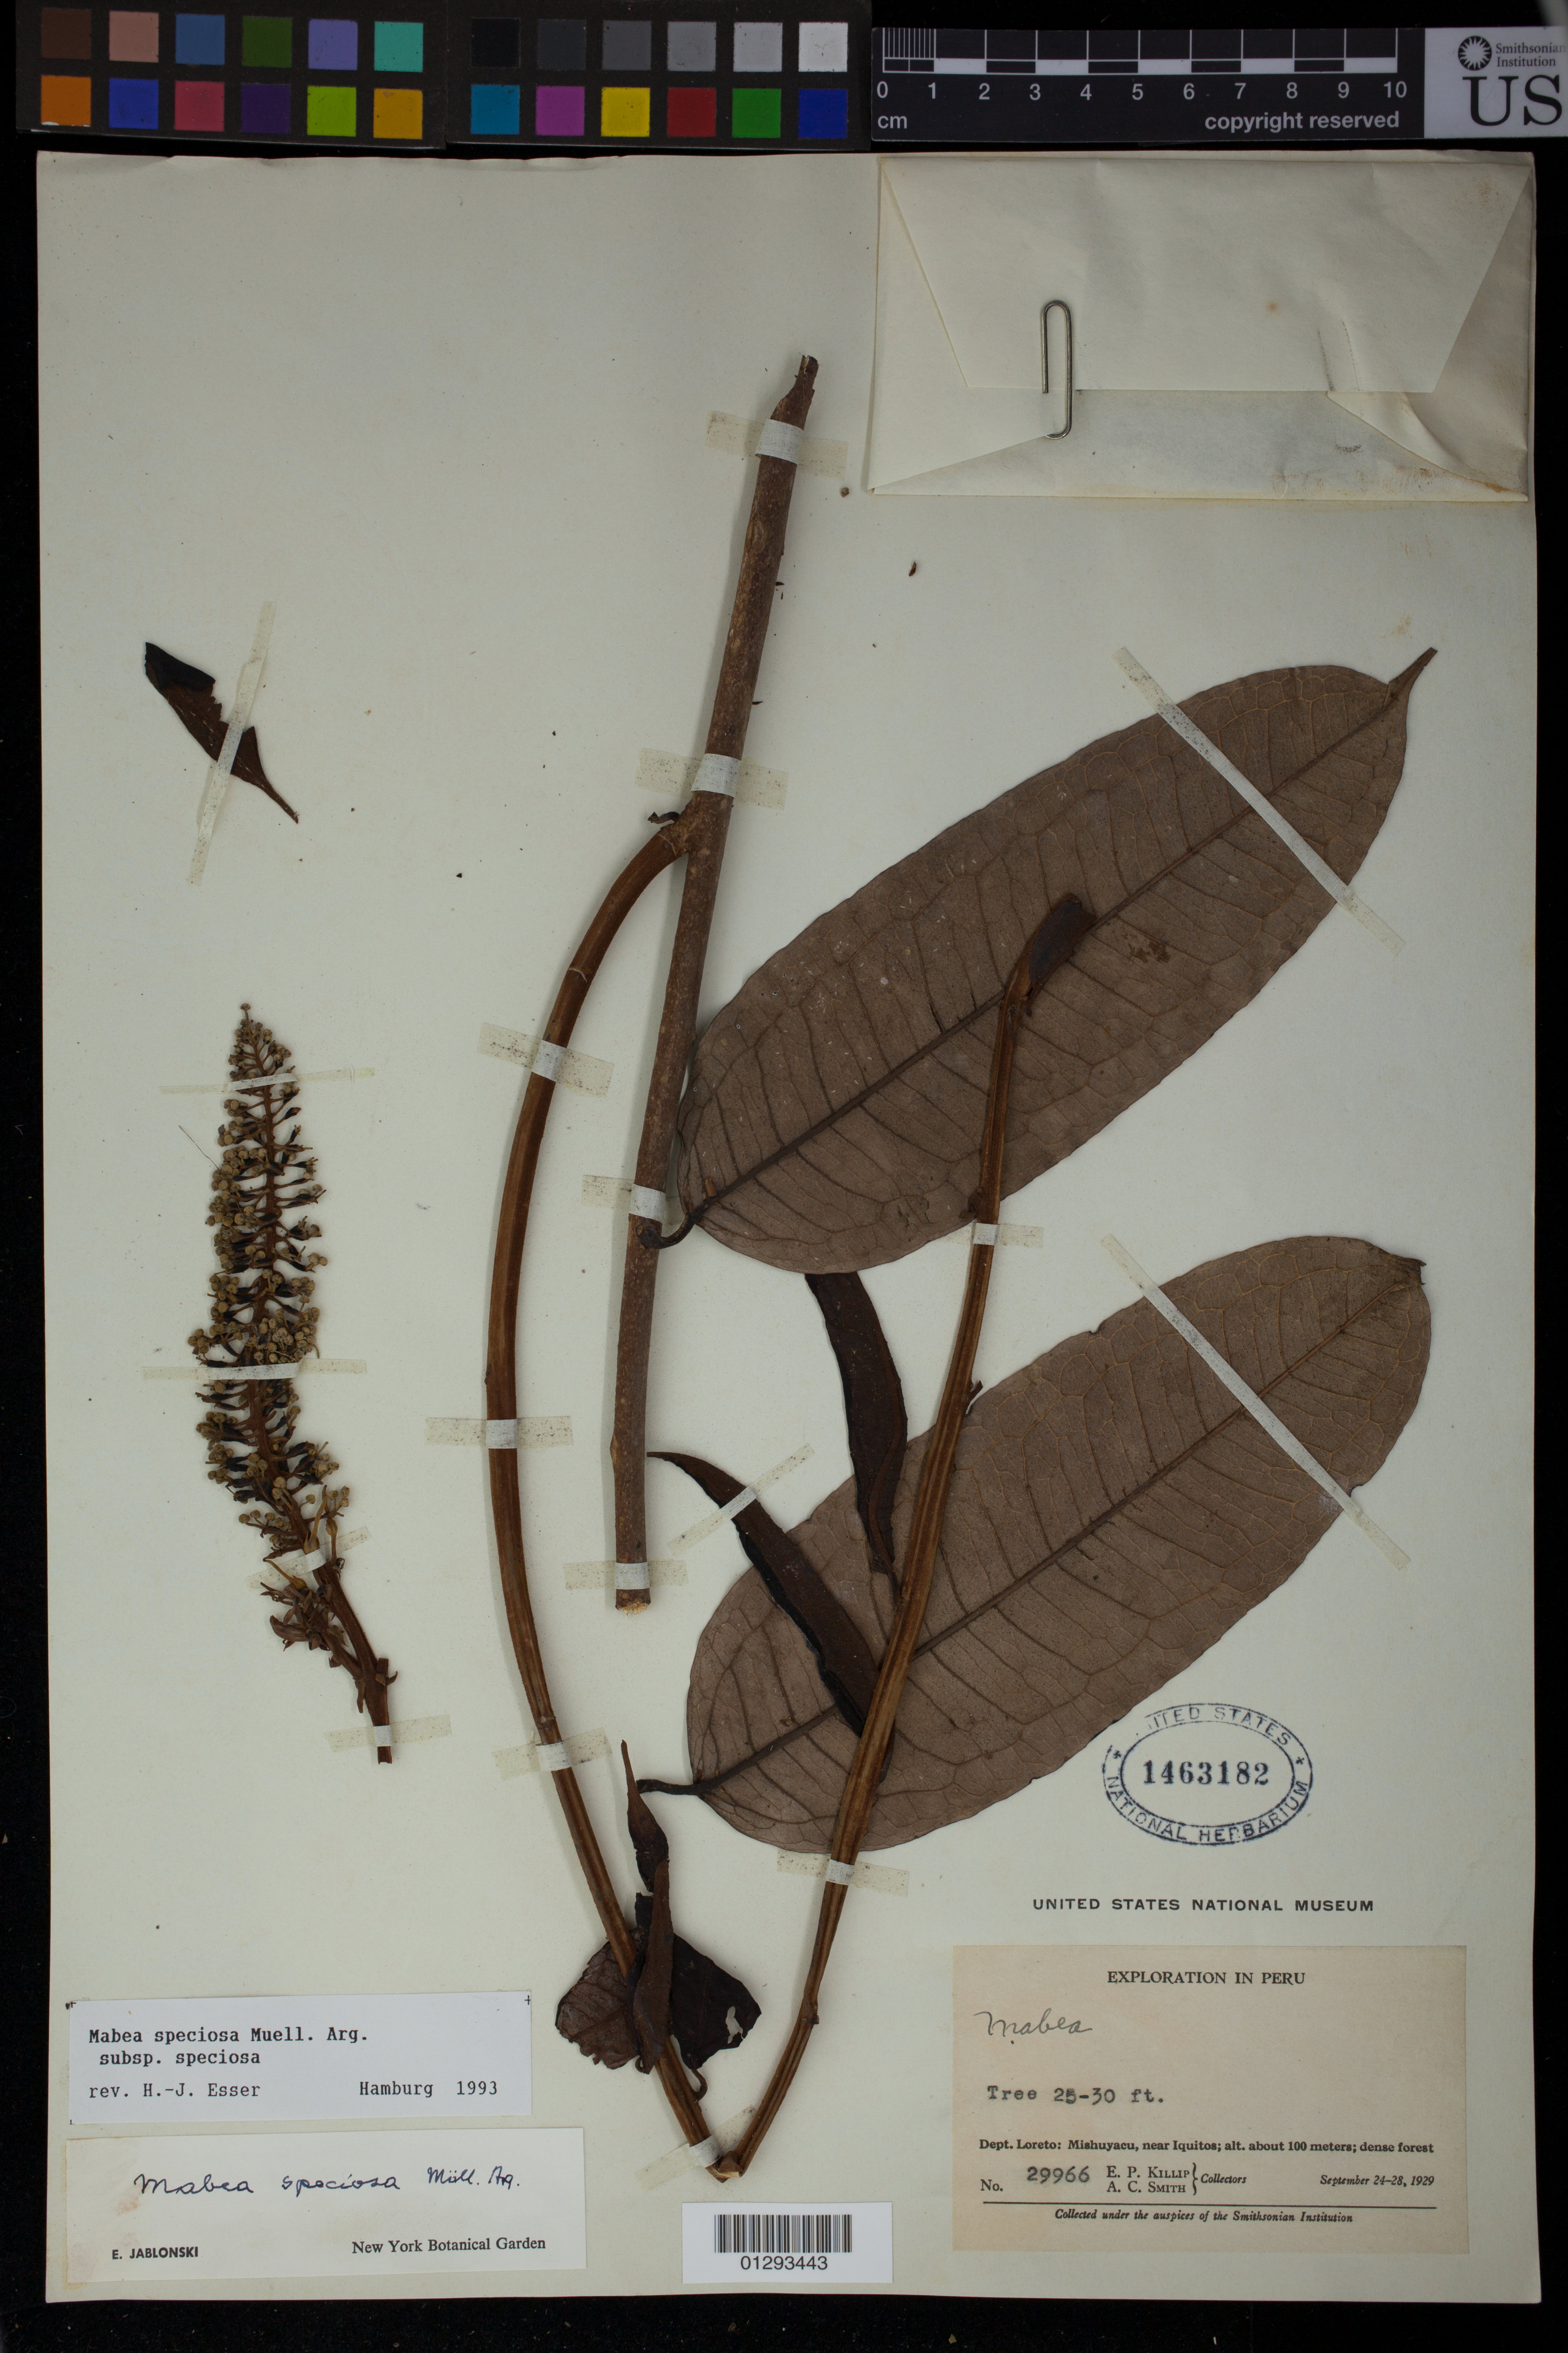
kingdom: Plantae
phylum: Tracheophyta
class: Magnoliopsida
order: Malpighiales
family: Euphorbiaceae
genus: Mabea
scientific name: Mabea speciosa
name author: Müll. Arg.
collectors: E. P. Killip & A. C. Smith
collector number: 29966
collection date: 1929-09-24/1929-09-28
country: Peru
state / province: Loreto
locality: Mishuyacu, near Iquitos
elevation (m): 100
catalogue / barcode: US 1463182